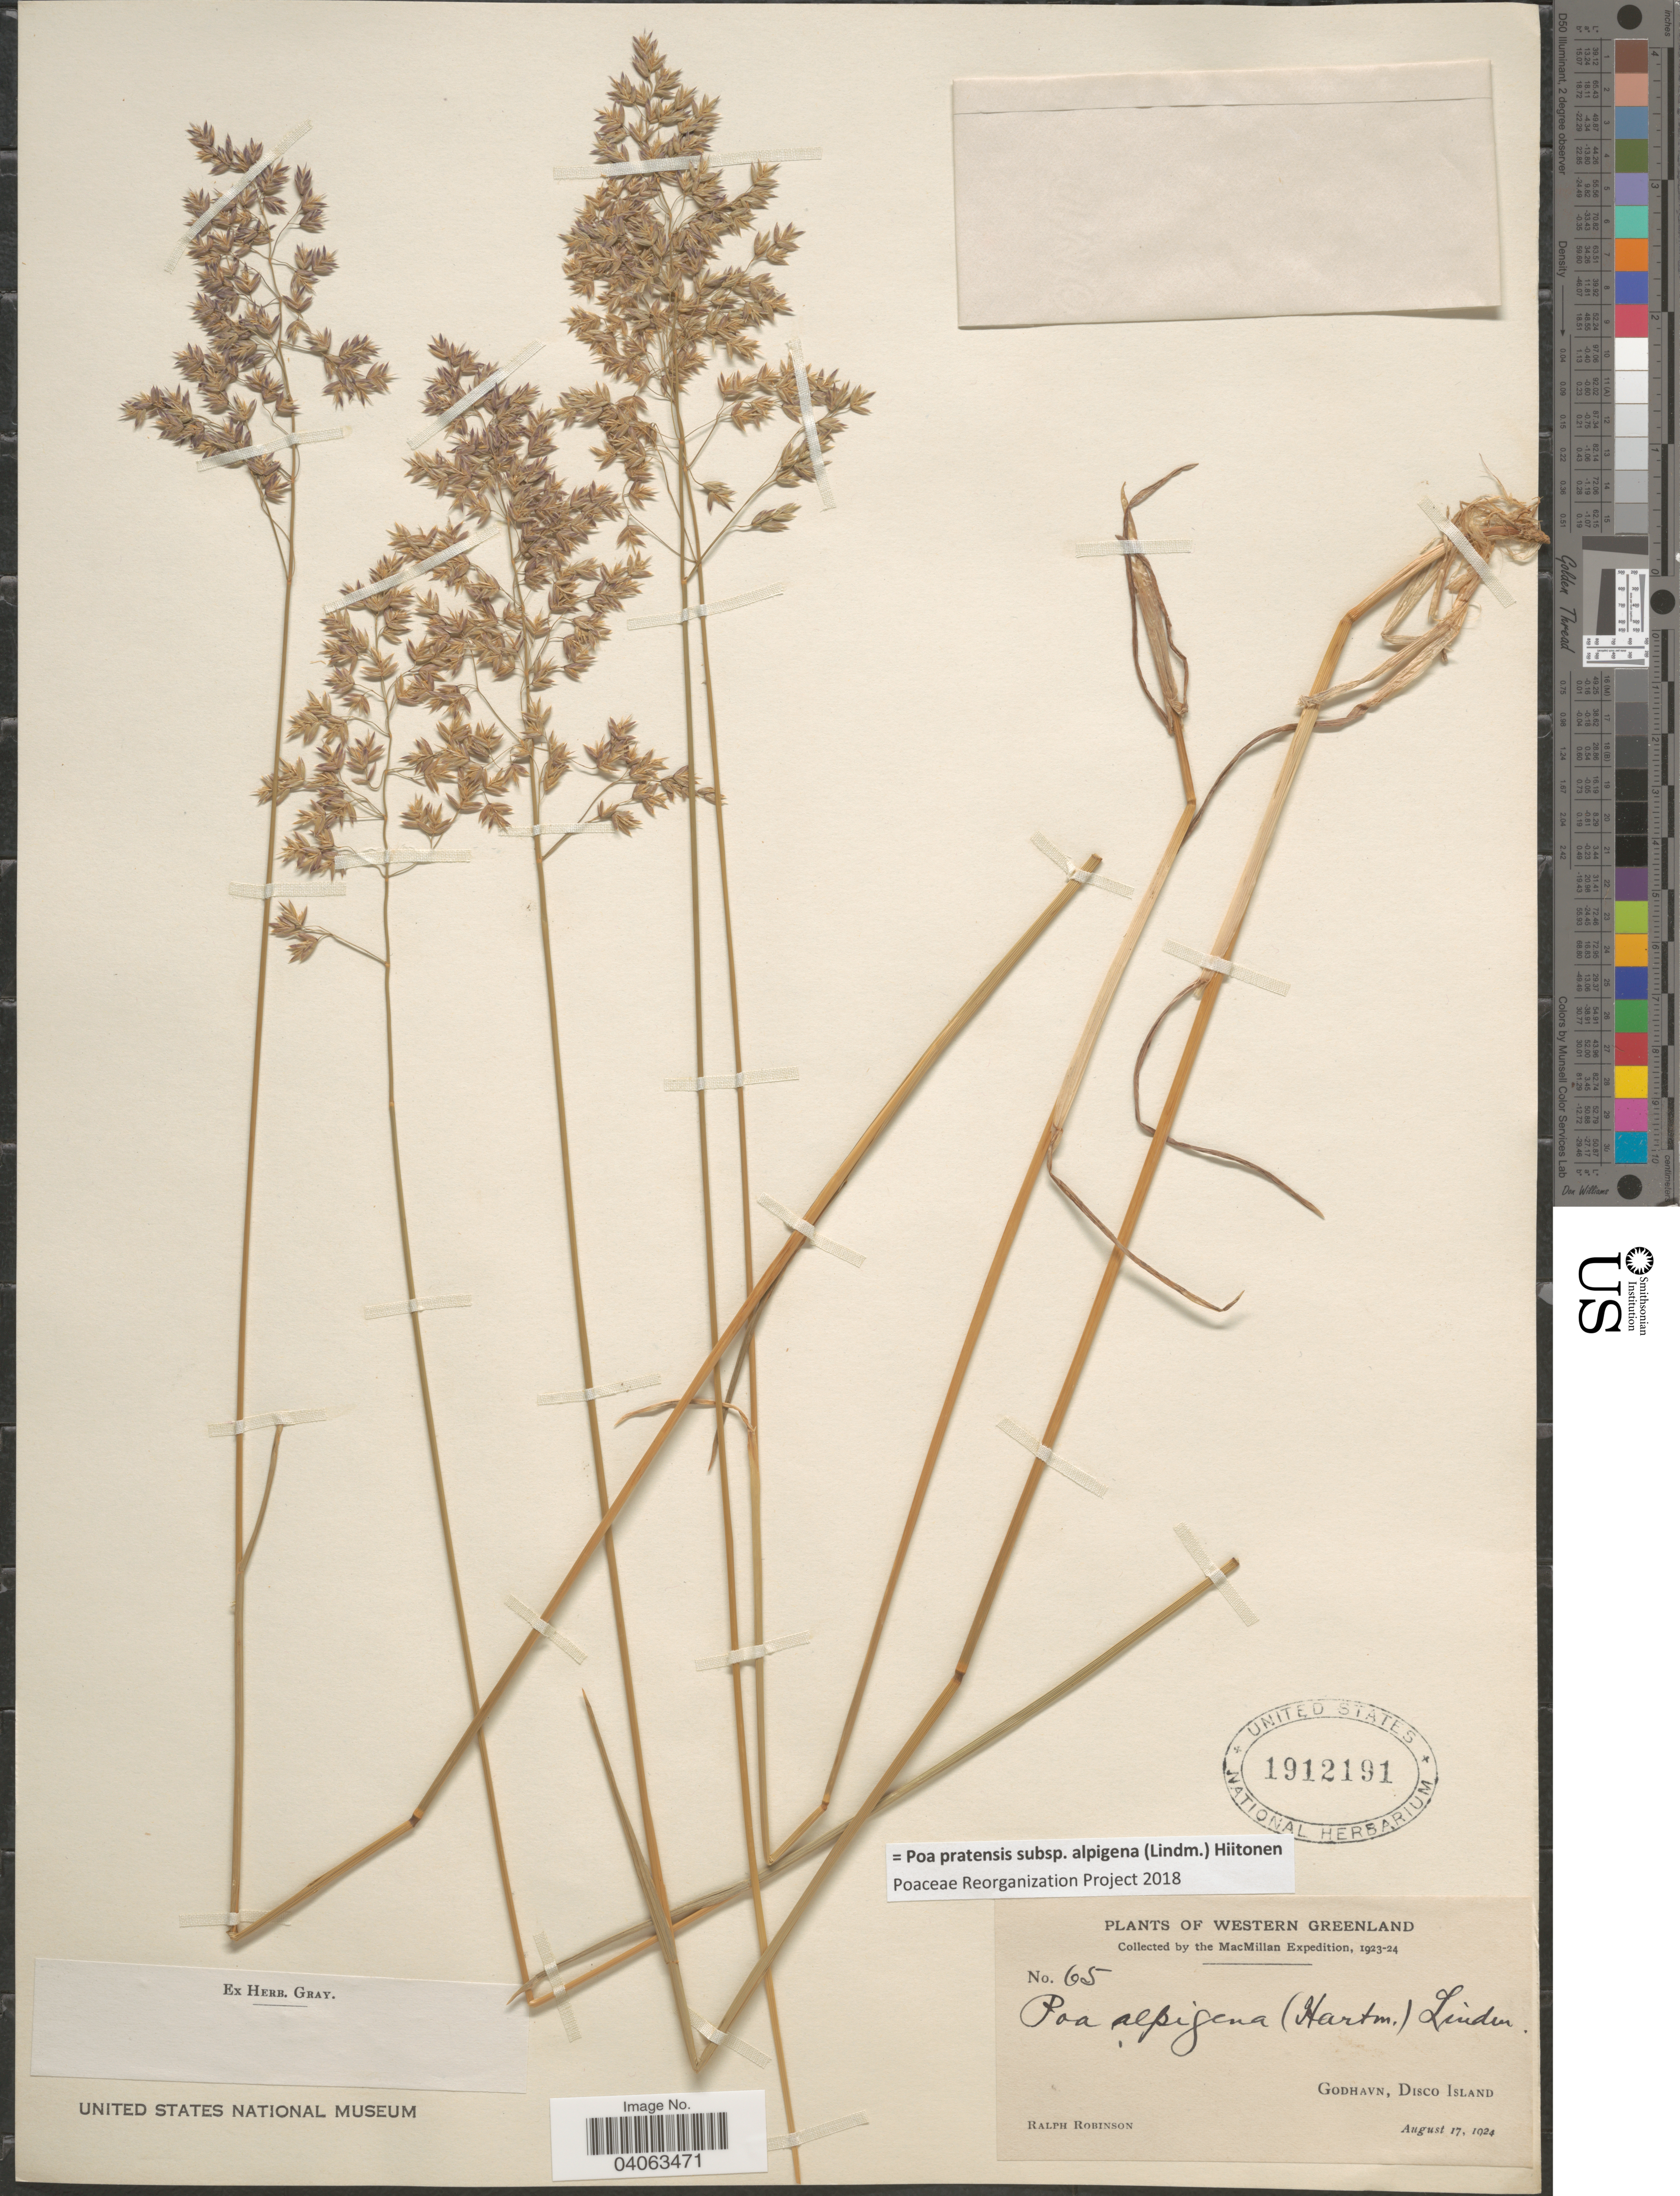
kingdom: Plantae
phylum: Tracheophyta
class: Liliopsida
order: Poales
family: Poaceae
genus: Poa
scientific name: Poa pratensis subsp. alpigena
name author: (Lindm.) Hiitonen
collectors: R. Robinson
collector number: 65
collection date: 1924-08-17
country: Greenland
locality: Western Greenland. Godhavn, Disco Island.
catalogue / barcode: US 1912191